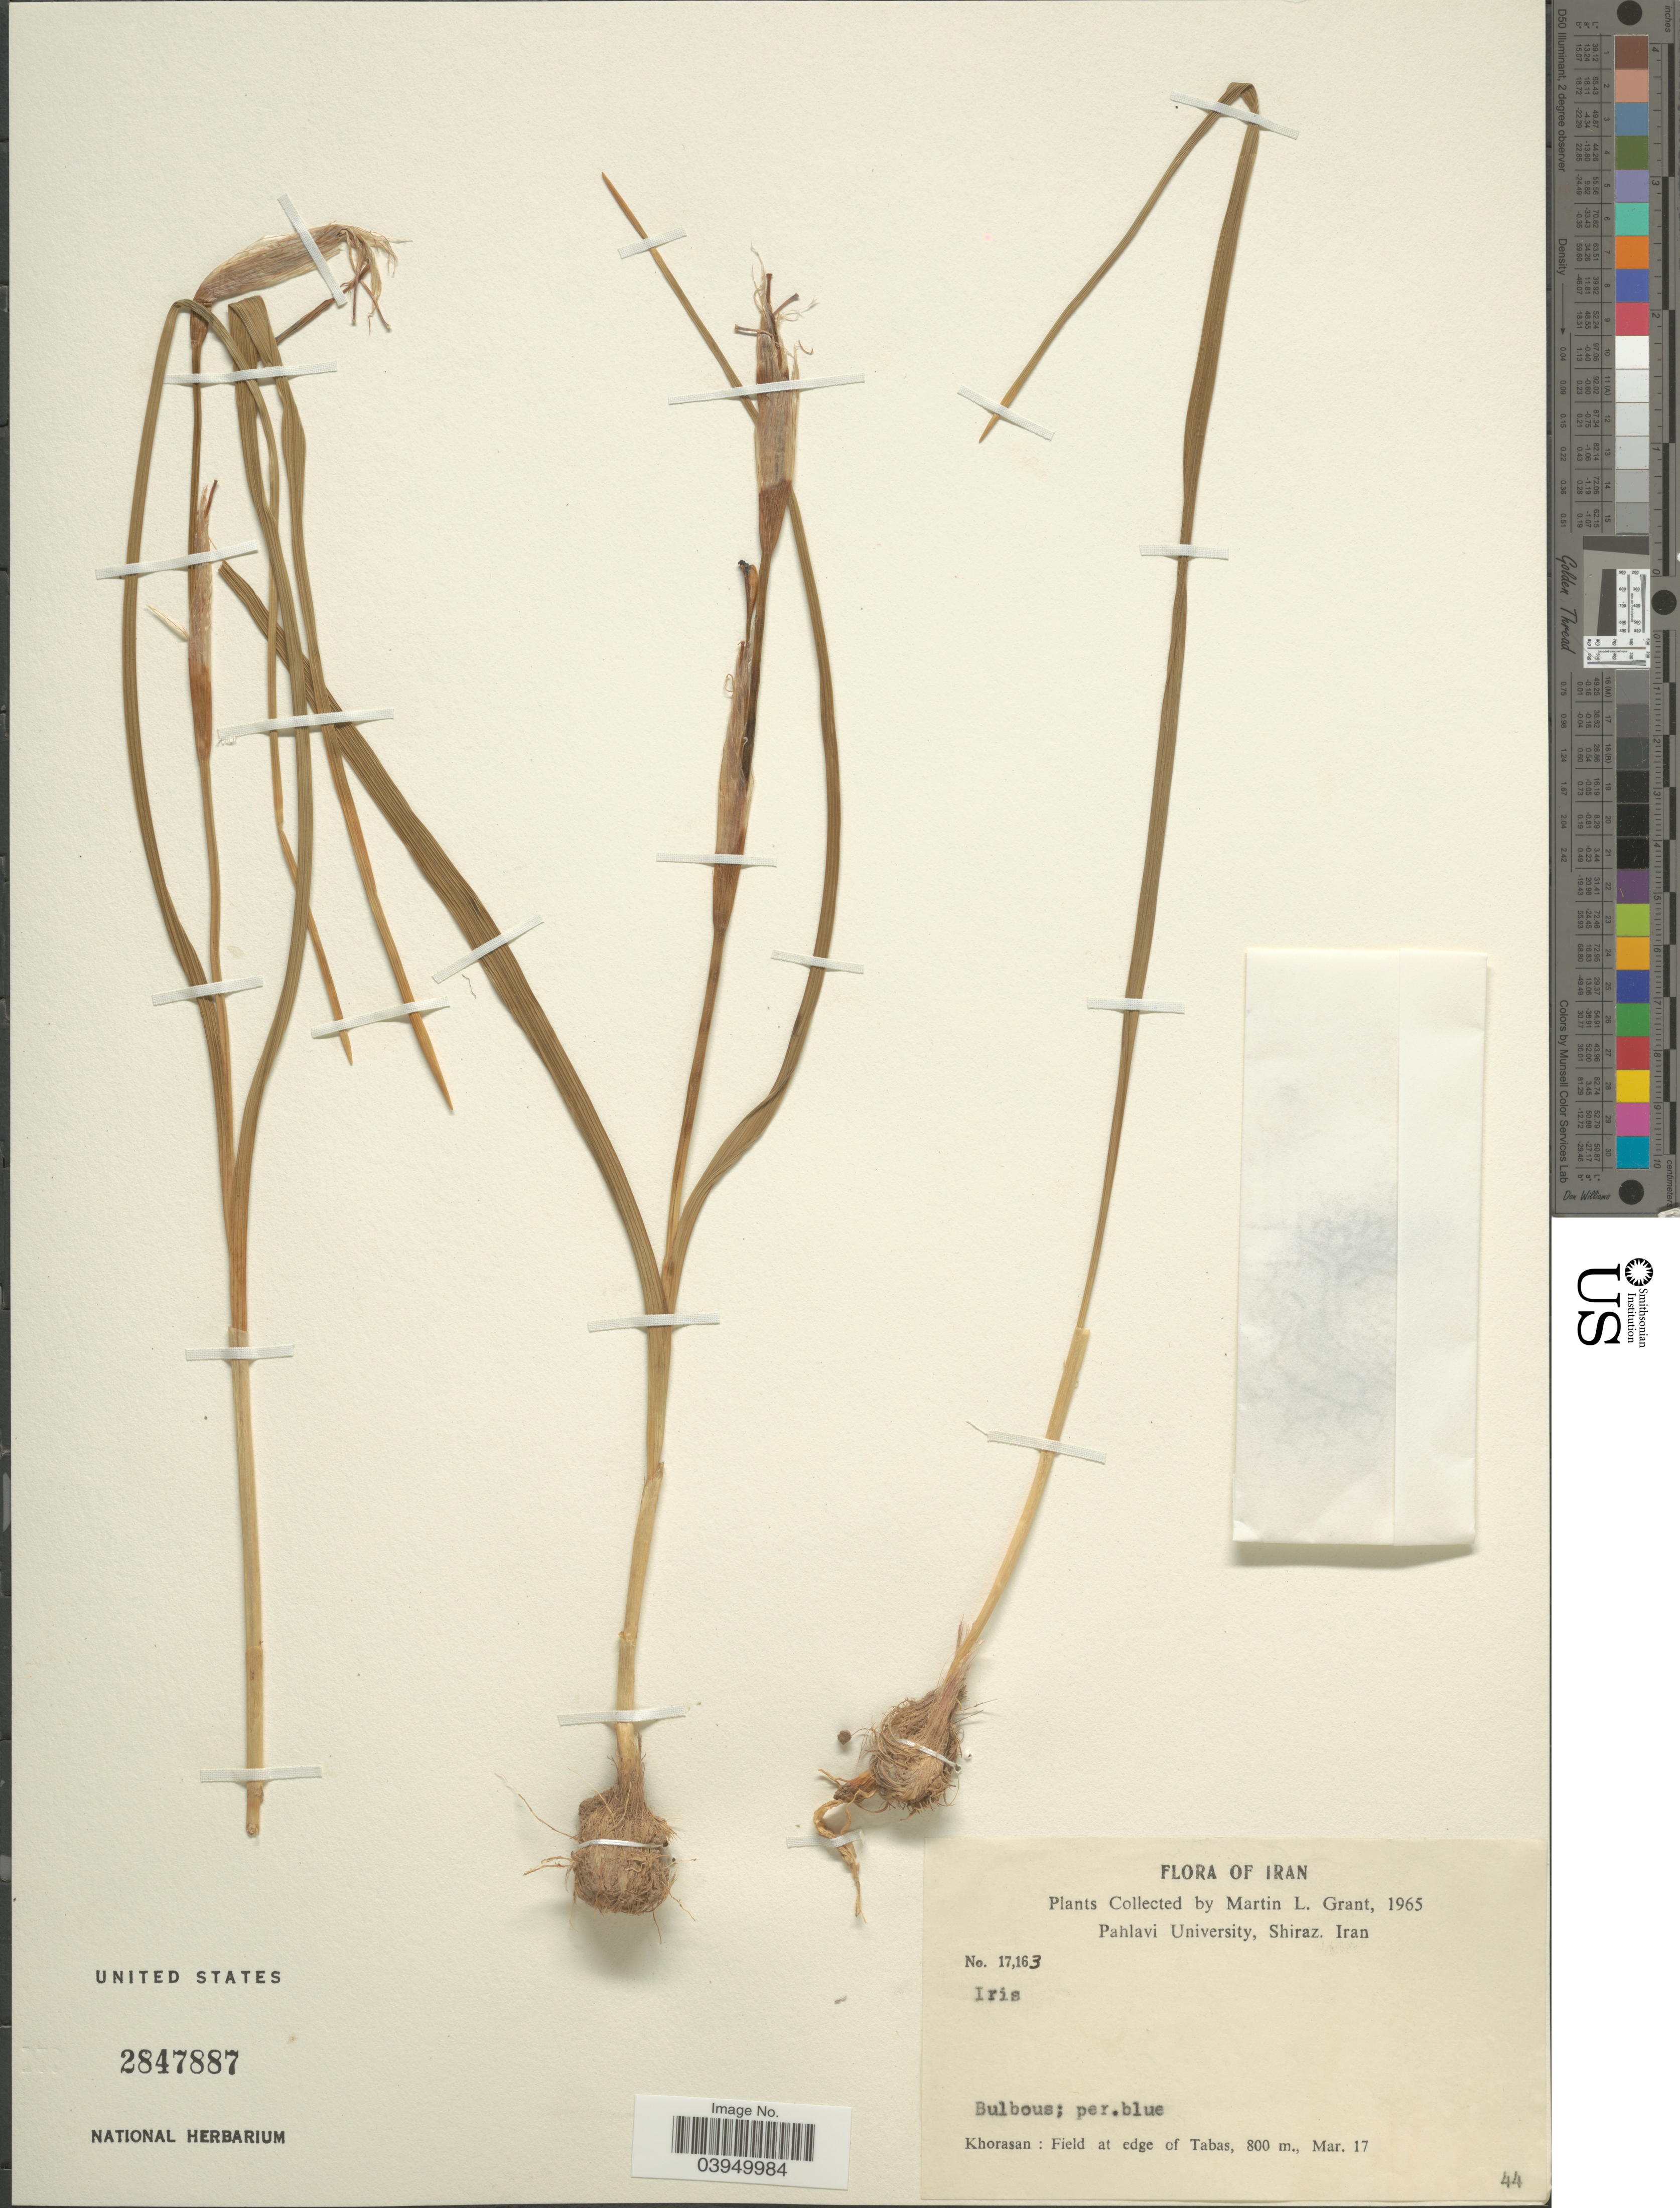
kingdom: Plantae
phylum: Tracheophyta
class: Liliopsida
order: Asparagales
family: Iridaceae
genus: Iris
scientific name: Iris sp.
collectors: M. L. Grant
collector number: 17163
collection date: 1965-03-17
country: Iran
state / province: Khorasan [obsolete]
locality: Khorasan: Field at edge of Tabas.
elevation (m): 800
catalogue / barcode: US 2847887